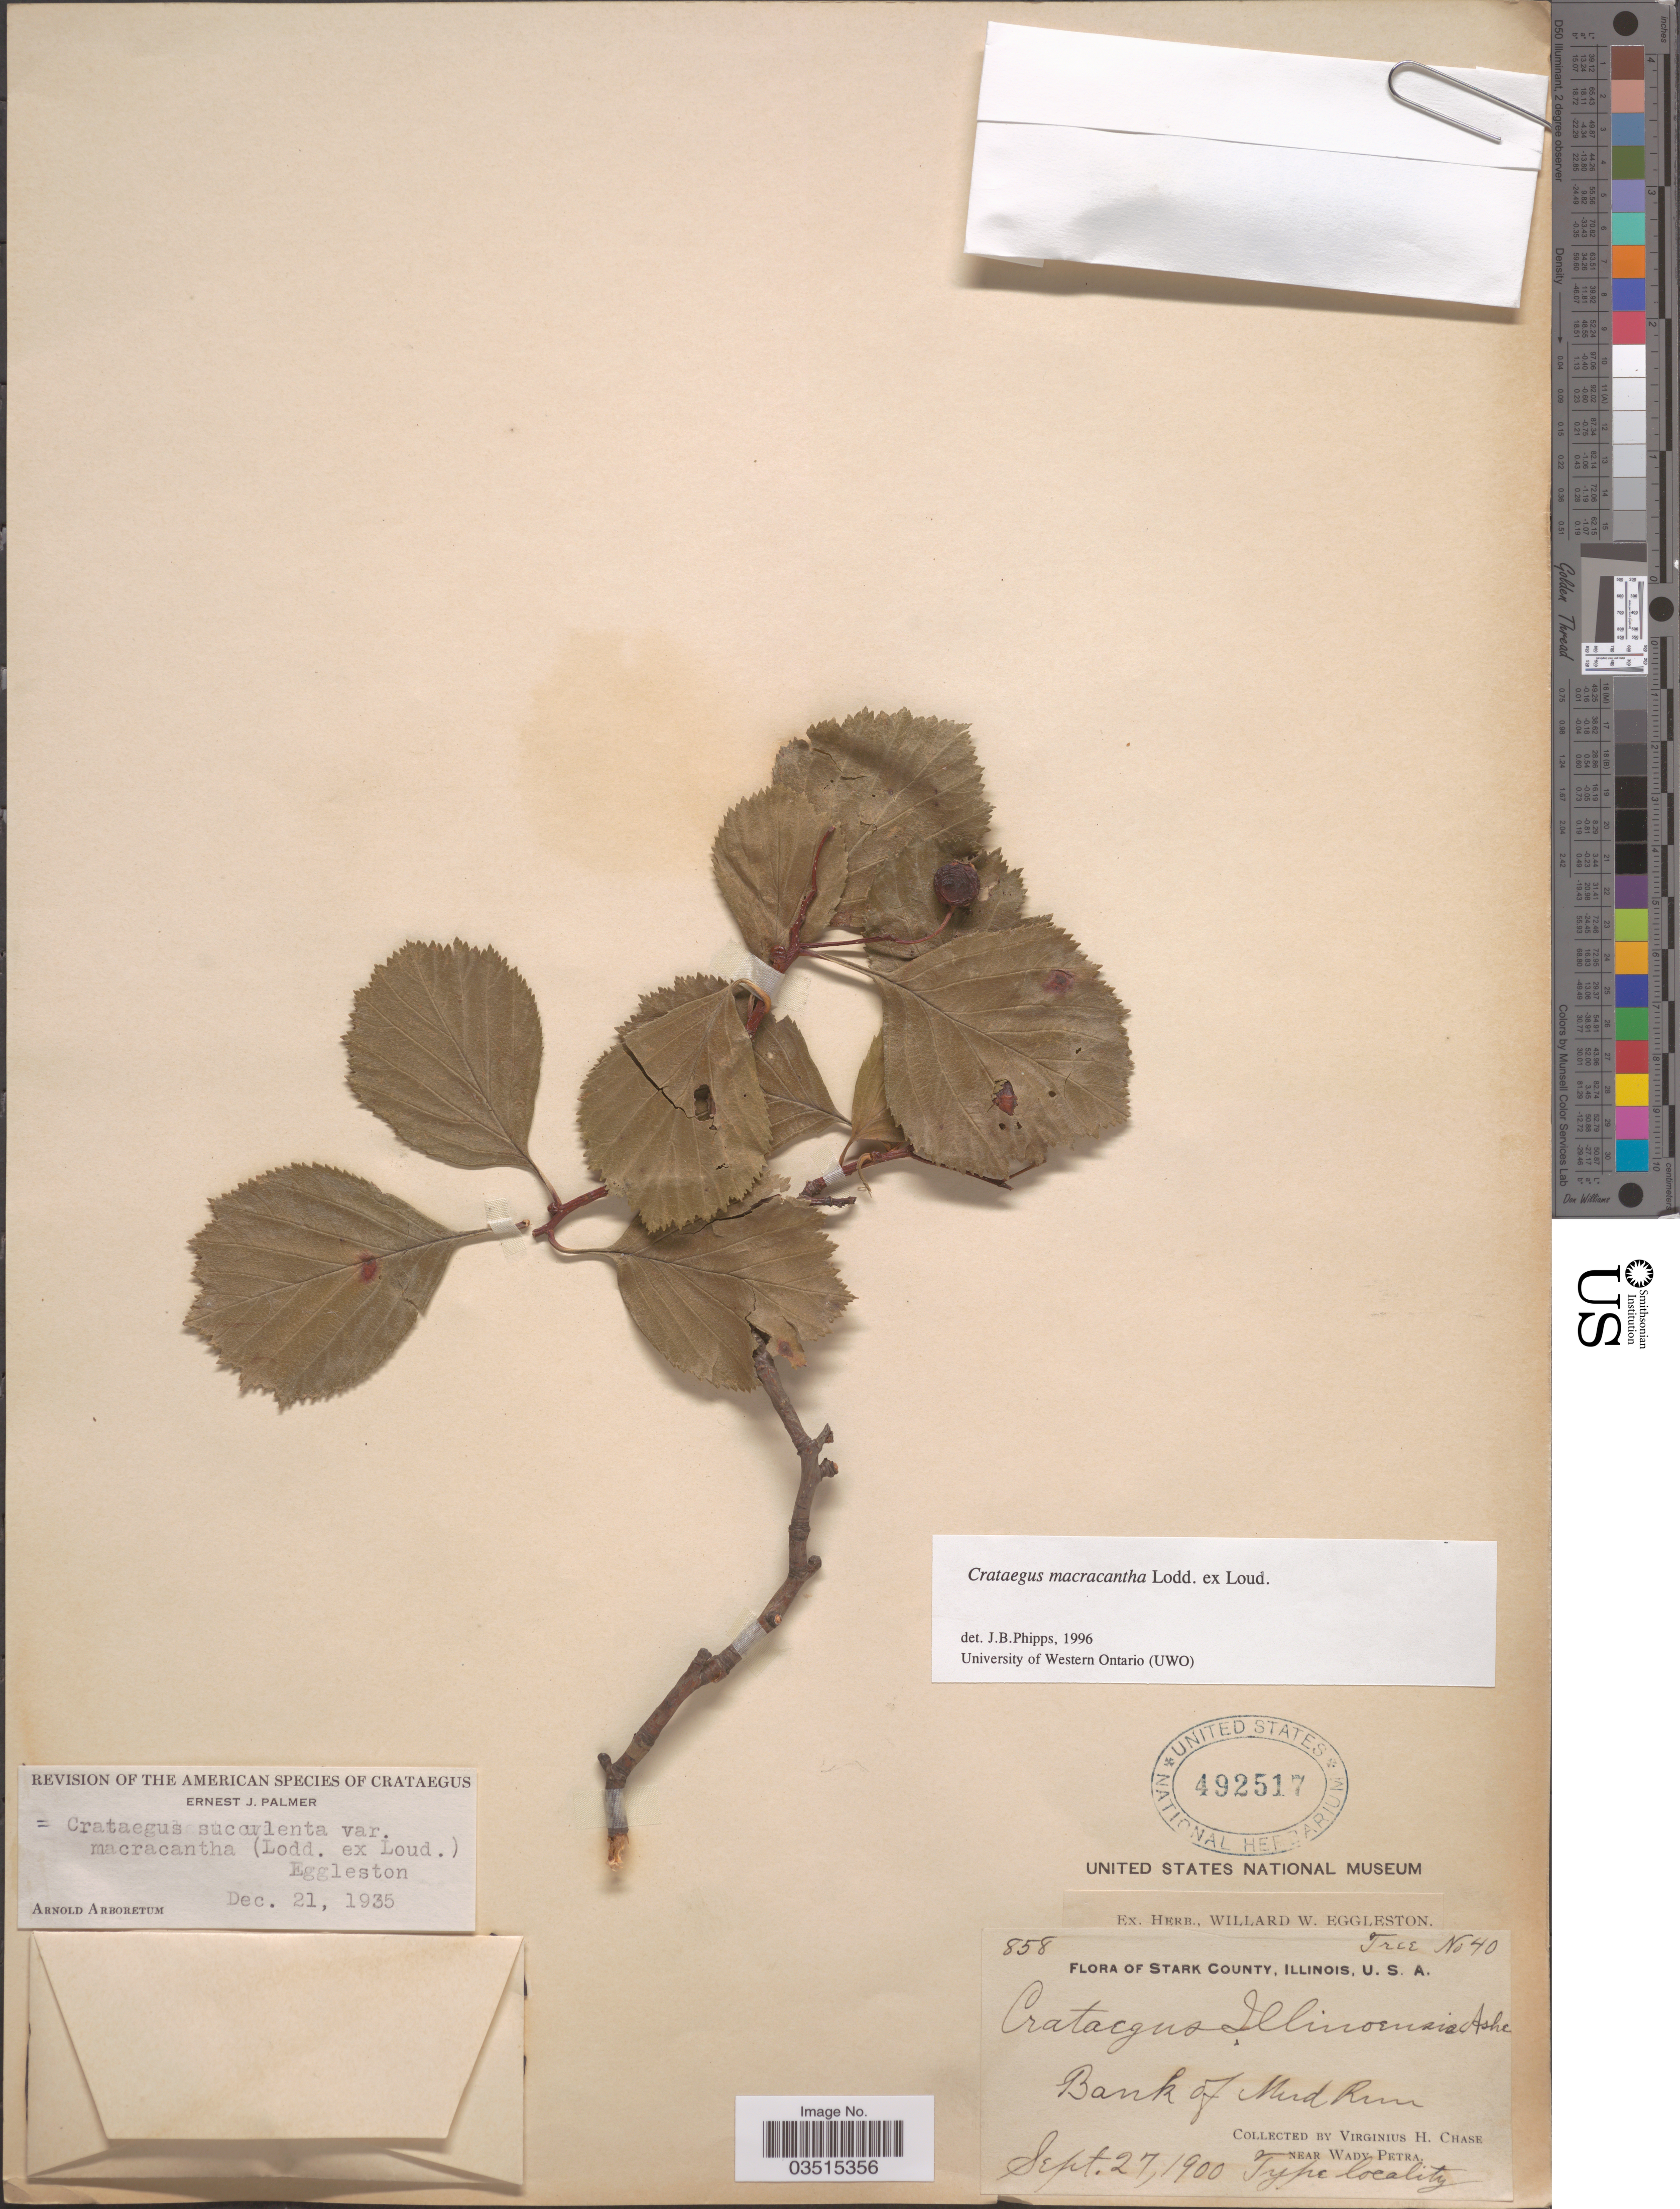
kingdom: Plantae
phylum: Tracheophyta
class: Magnoliopsida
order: Rosales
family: Rosaceae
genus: Crataegus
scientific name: Crataegus macracantha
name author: (Lindl.) Lodd. ex Loudon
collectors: V. H. Chase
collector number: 858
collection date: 1900-09-27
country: United States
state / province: Illinois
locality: Stark County. Bank of Mud Run. Near Wady Petra.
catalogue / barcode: US 492517